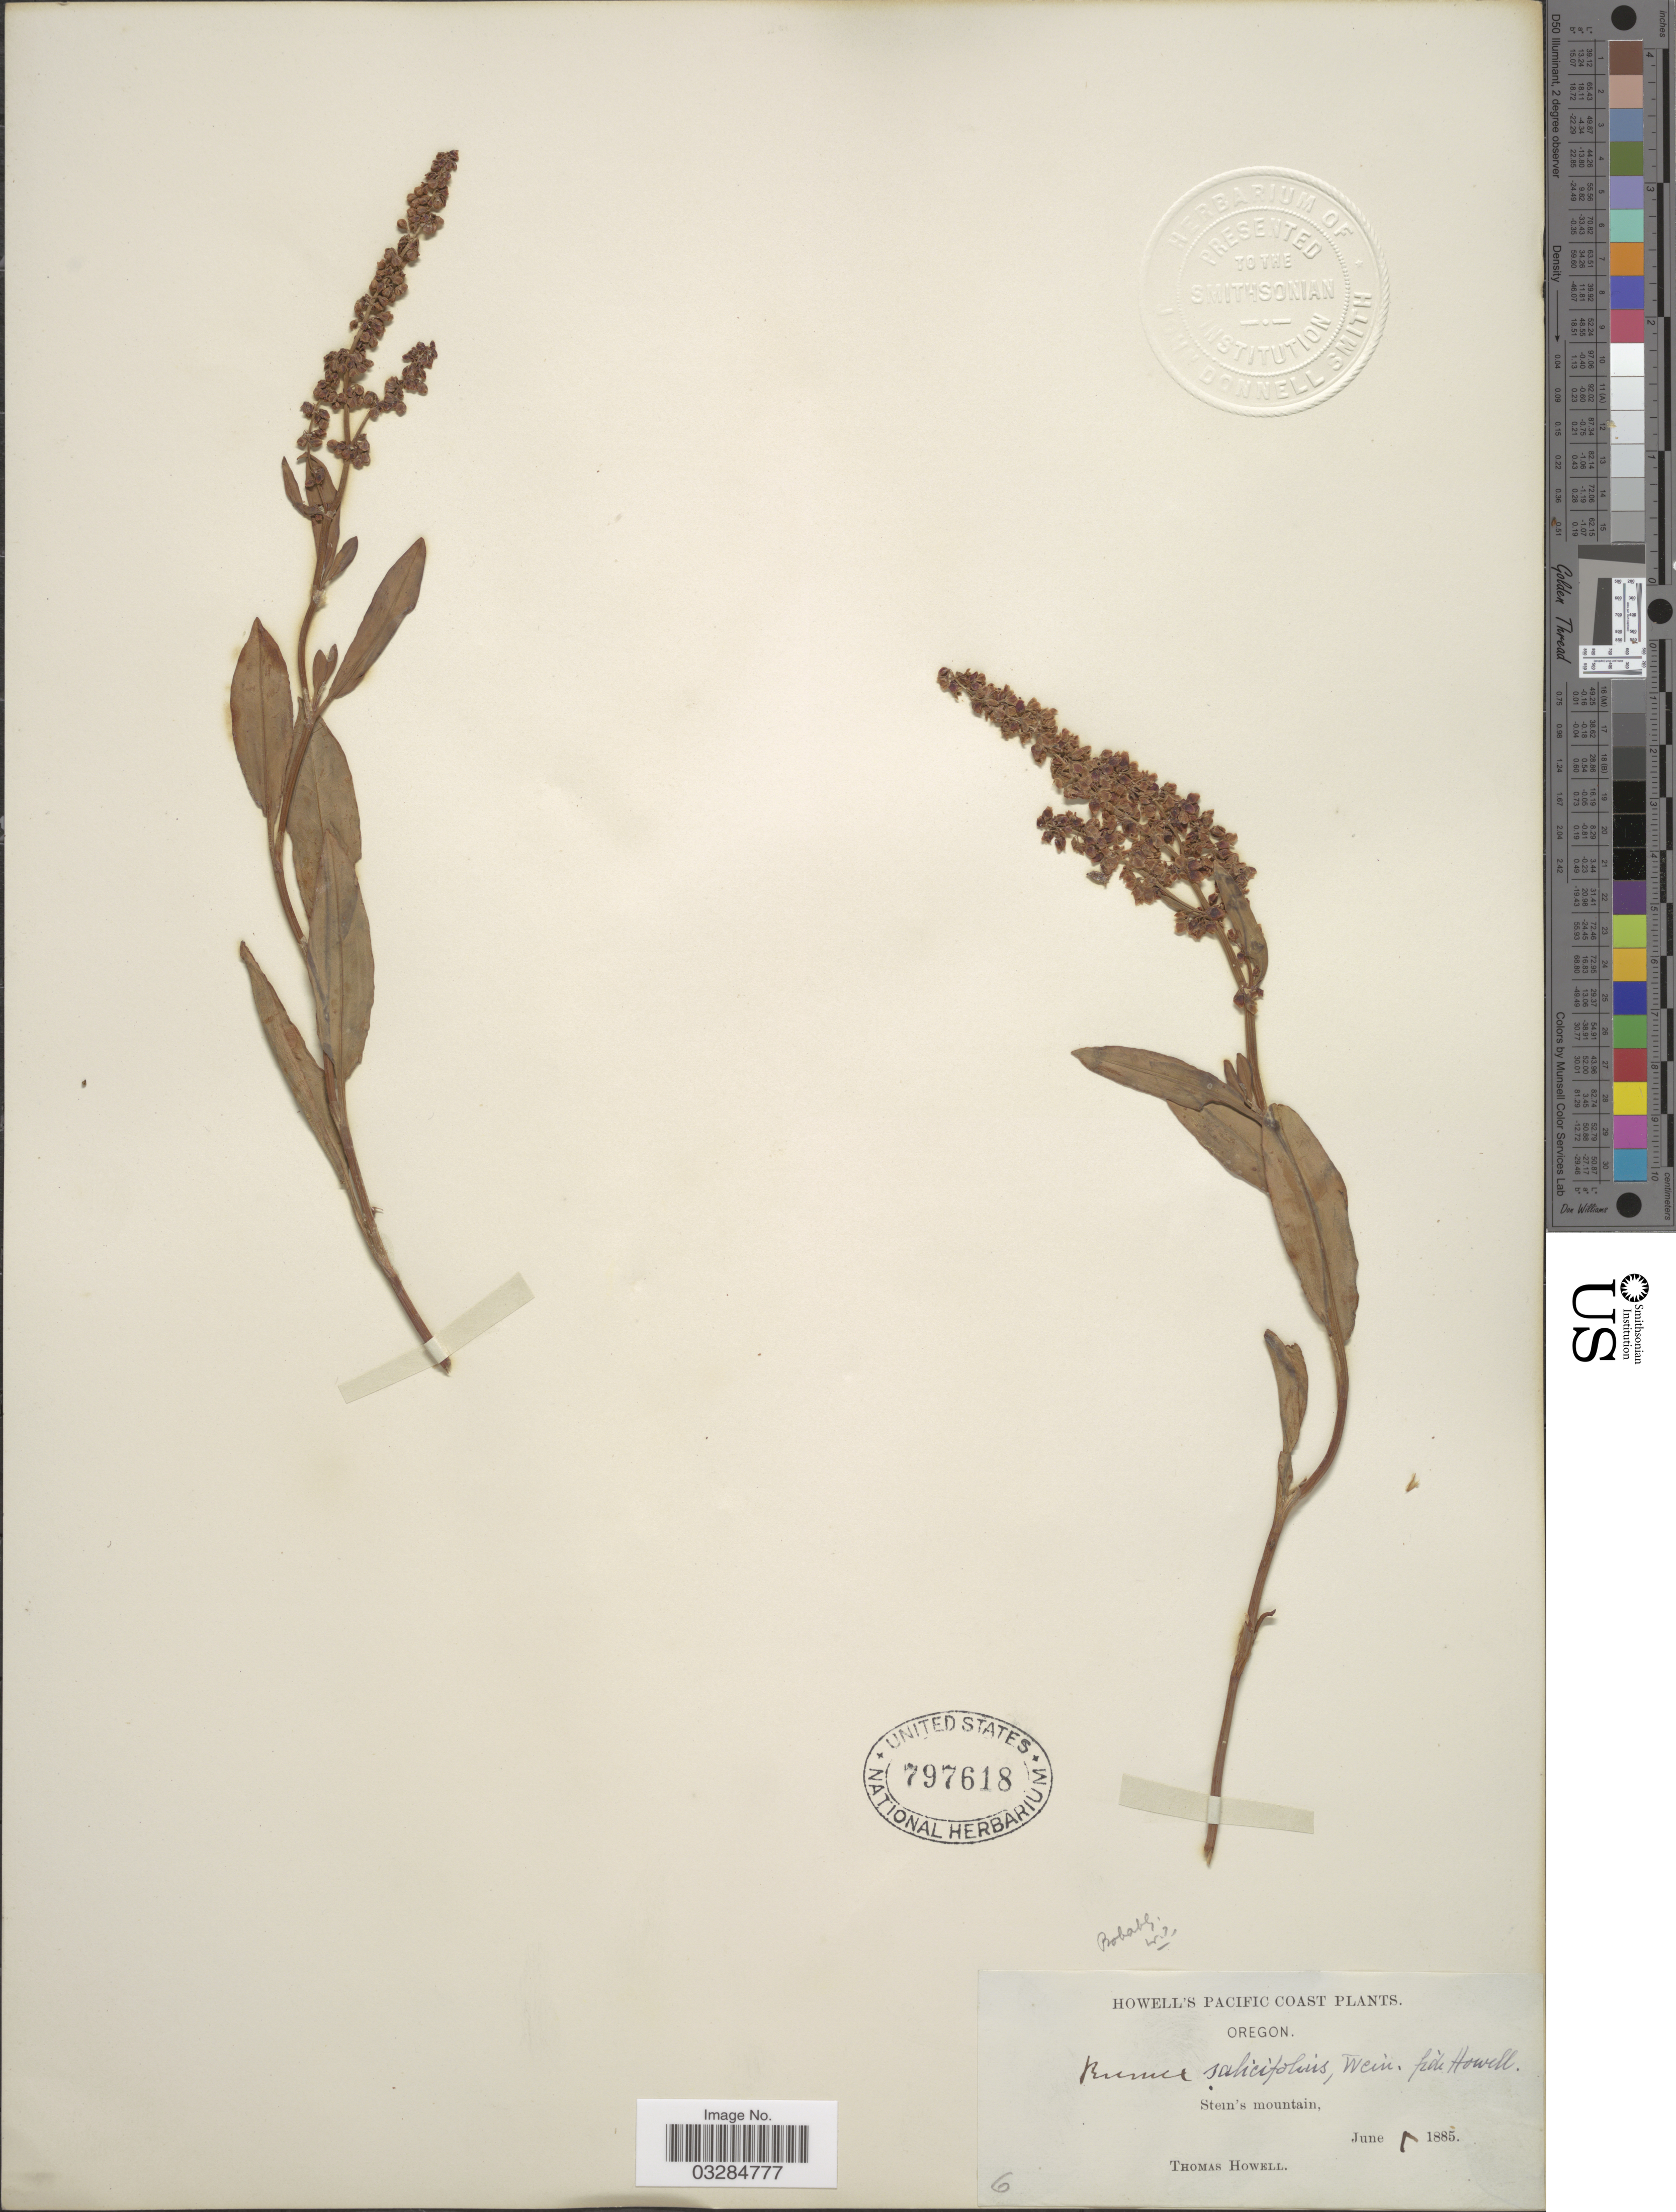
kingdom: Plantae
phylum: Tracheophyta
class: Magnoliopsida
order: Caryophyllales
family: Polygonaceae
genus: Rumex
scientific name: Rumex triangulivalvis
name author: (Danser) Rech. f.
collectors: T. Howell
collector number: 6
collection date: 1885-06-01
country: United States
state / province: Oregon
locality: Pacific Coast. Stein's mountain.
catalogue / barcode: US 797618